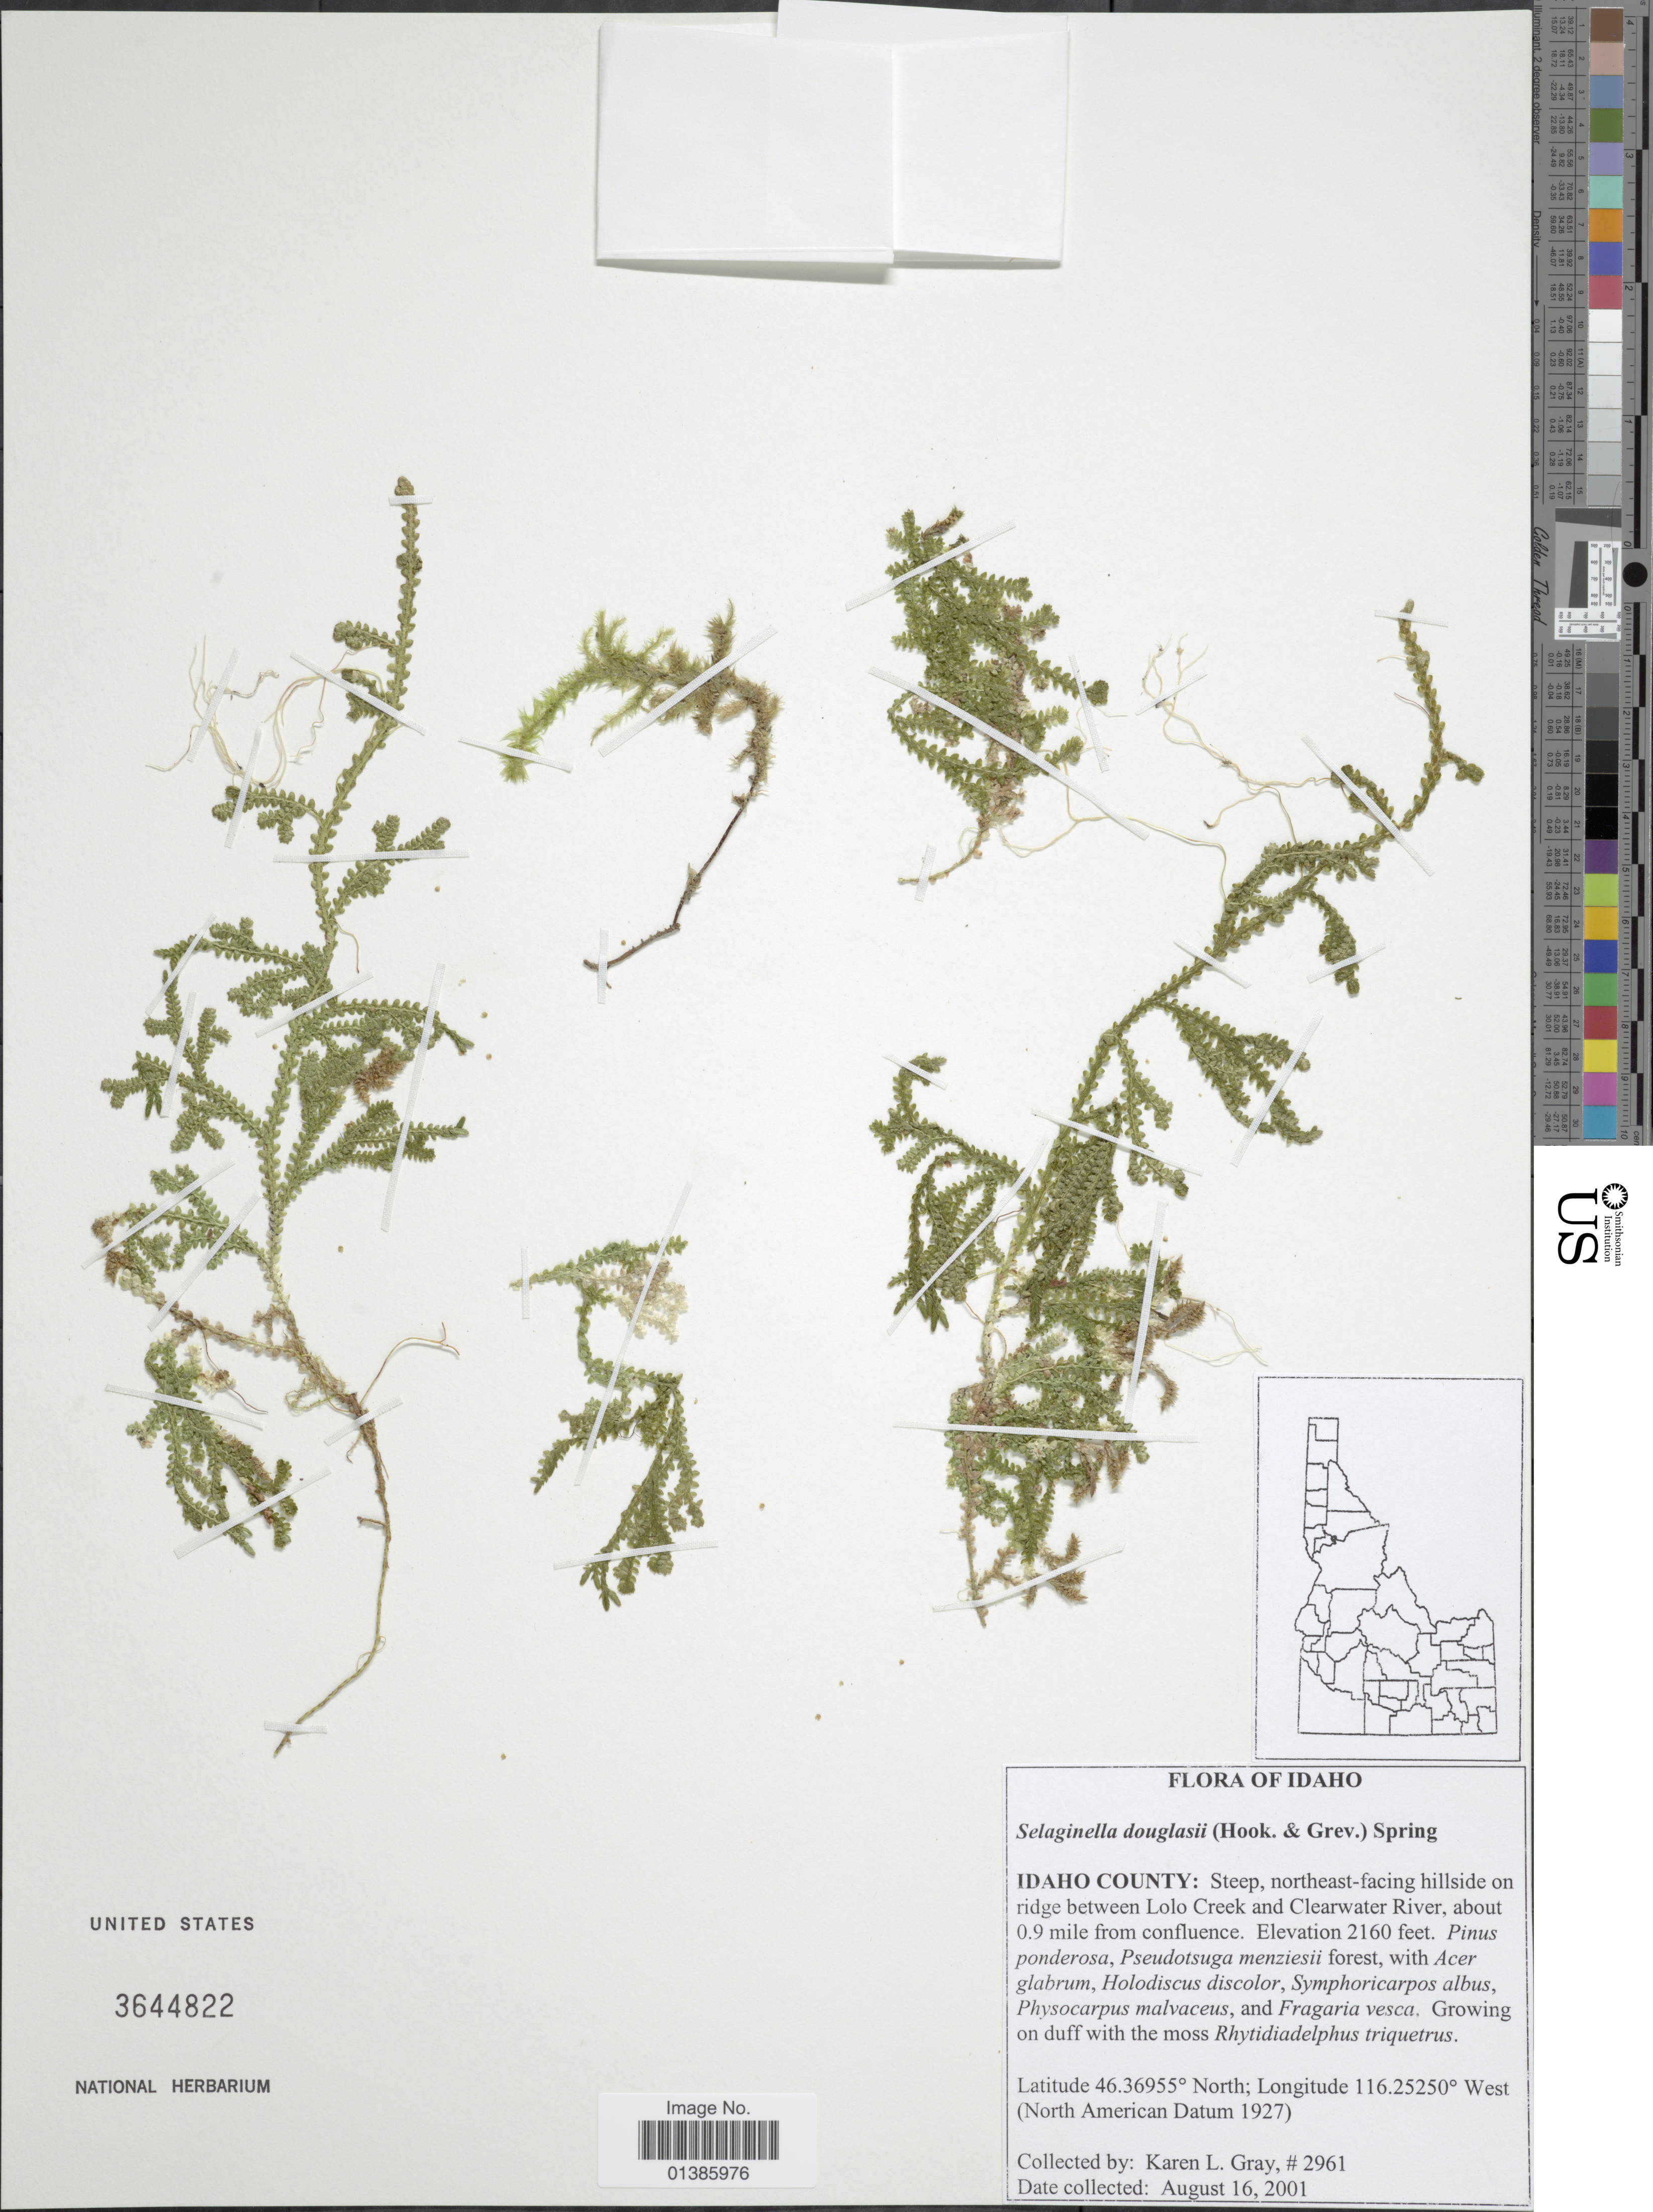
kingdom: Plantae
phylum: Tracheophyta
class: Lycopodiopsida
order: Selaginellales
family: Selaginellaceae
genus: Selaginella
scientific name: Selaginella douglasii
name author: (Hook. & Grev.) Spring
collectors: K. L. Gray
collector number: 2961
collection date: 2001-08-16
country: United States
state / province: Idaho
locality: Steep, northeast-facing hillside on ridge between Lolo Creek and Clearwater River, about 0.9 mile from confluence.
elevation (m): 658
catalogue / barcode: US 3644822